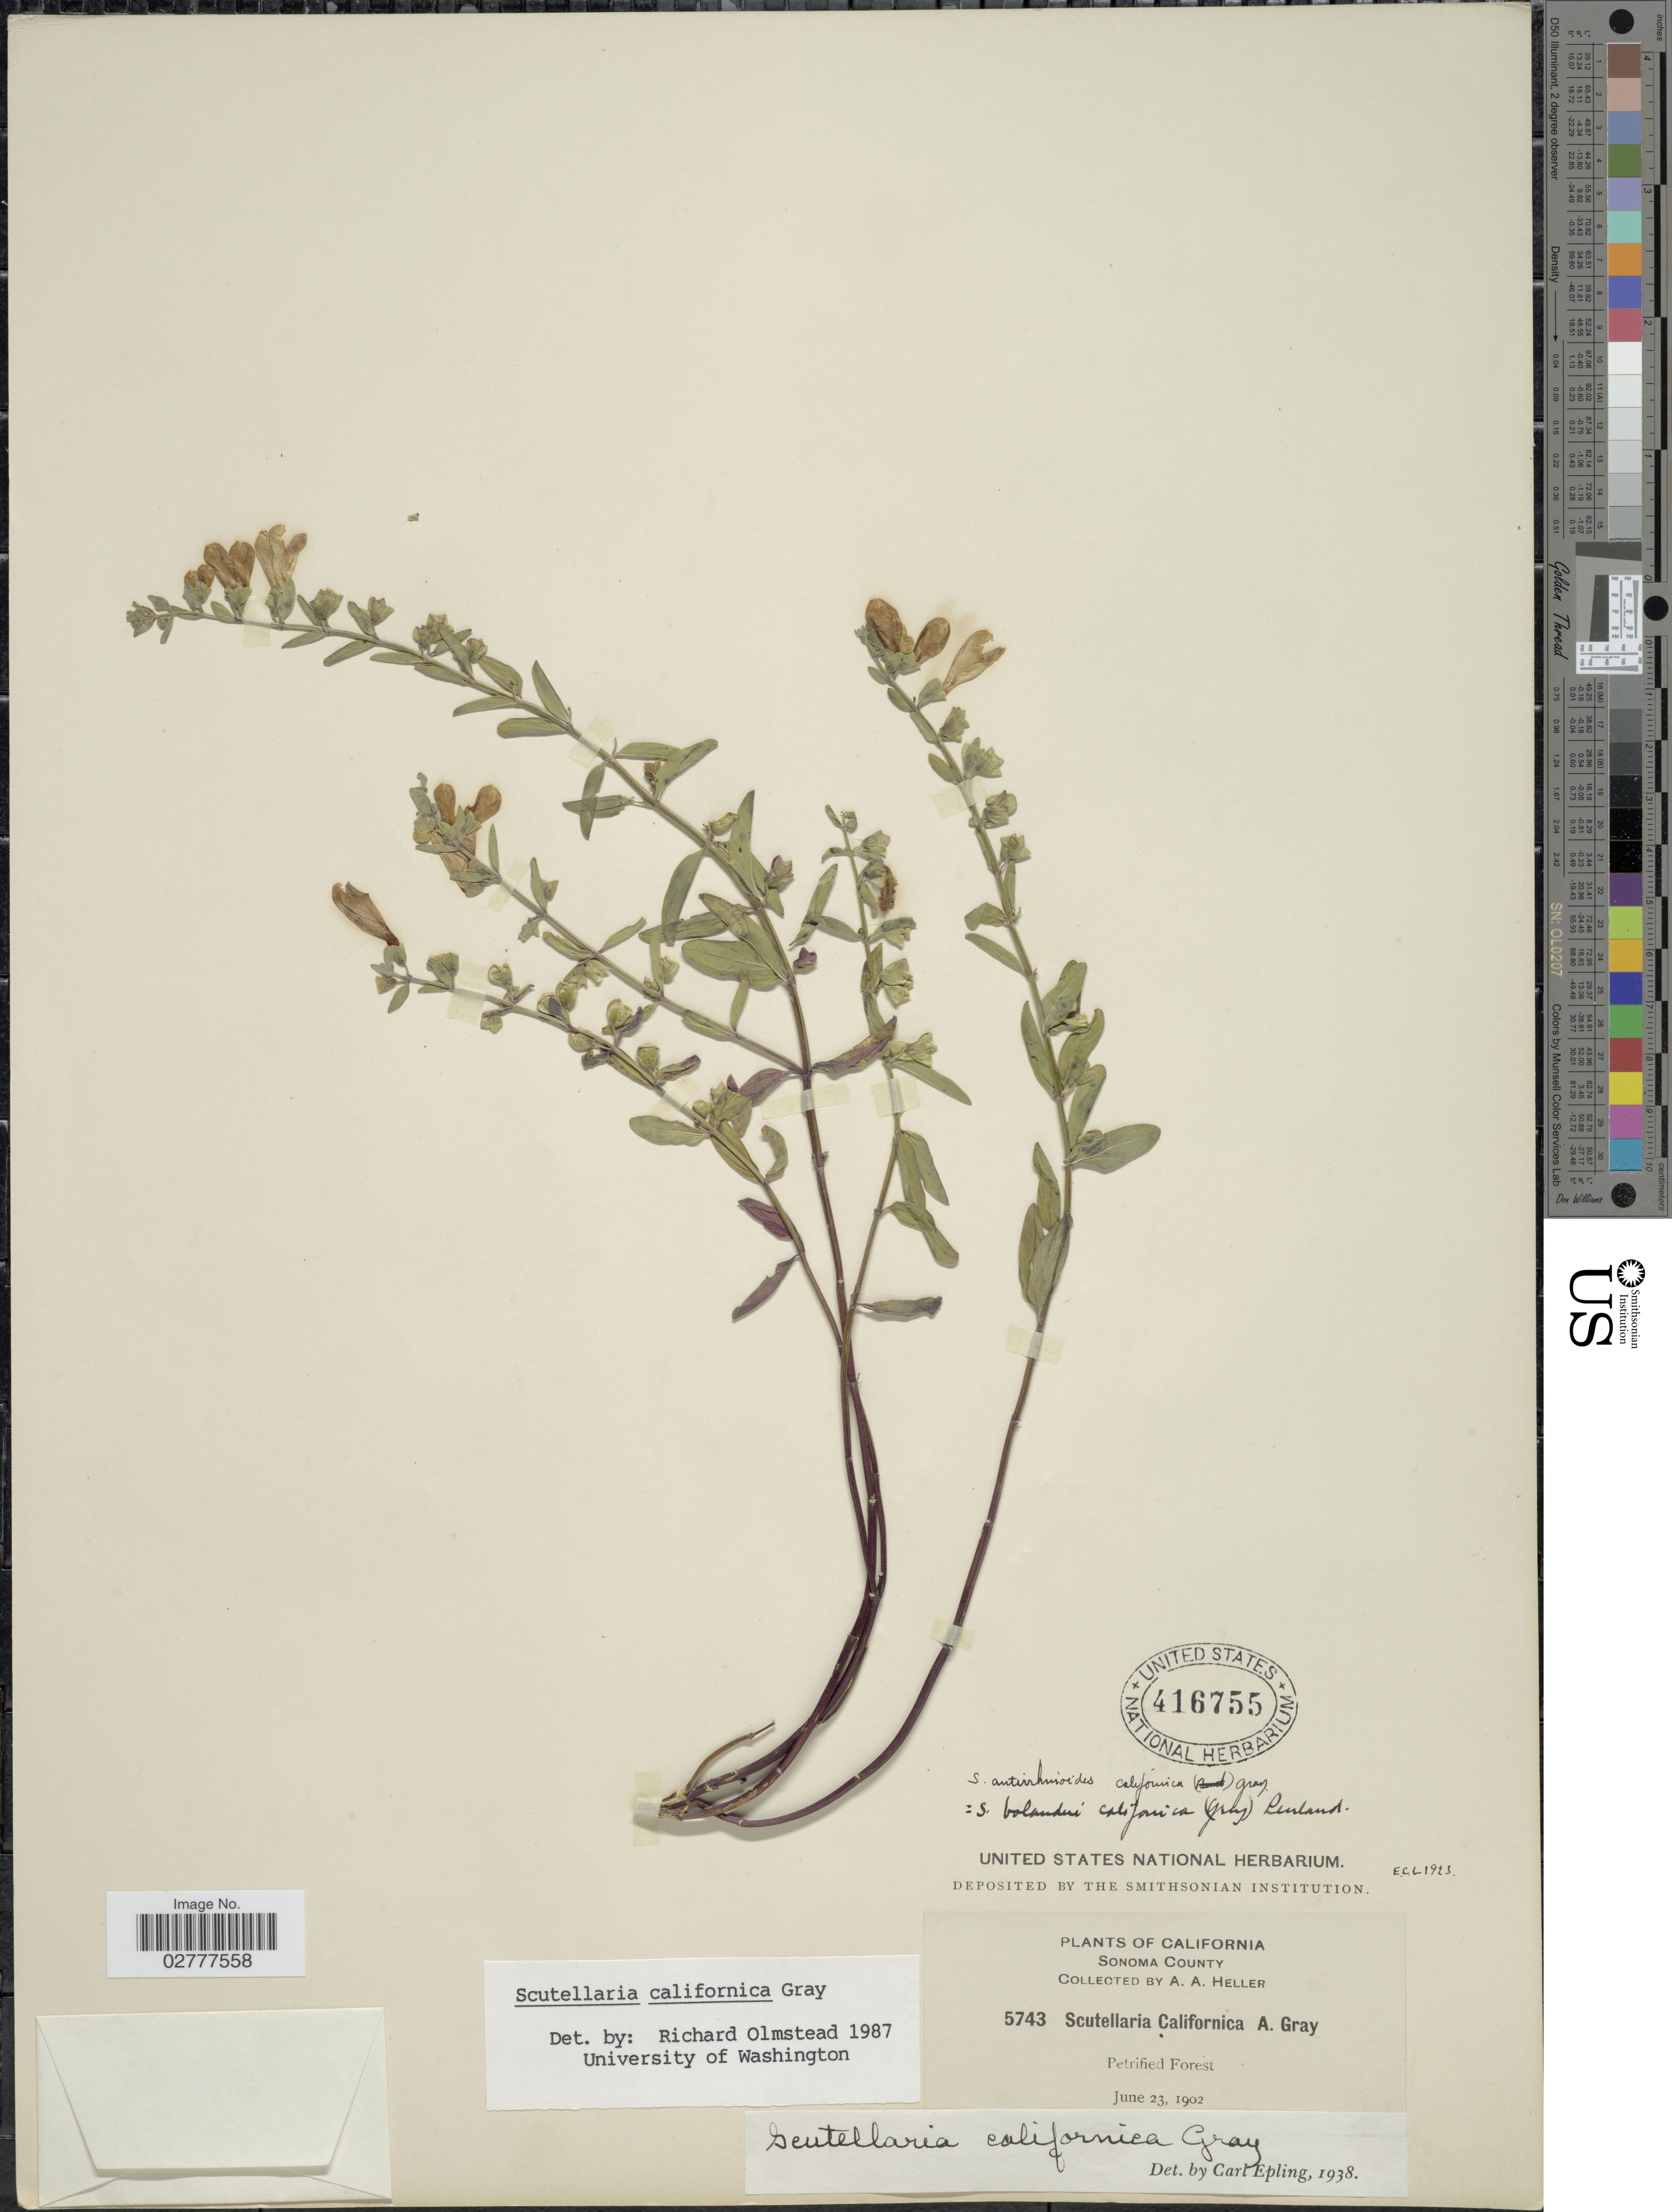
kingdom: Plantae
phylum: Tracheophyta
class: Magnoliopsida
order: Lamiales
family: Lamiaceae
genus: Scutellaria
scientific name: Scutellaria californica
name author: A. Gray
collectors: A. A. Heller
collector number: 5743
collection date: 1902-06-23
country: United States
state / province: California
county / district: Sonoma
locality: Sonoma County, Petrified Forest.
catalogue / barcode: US 416755